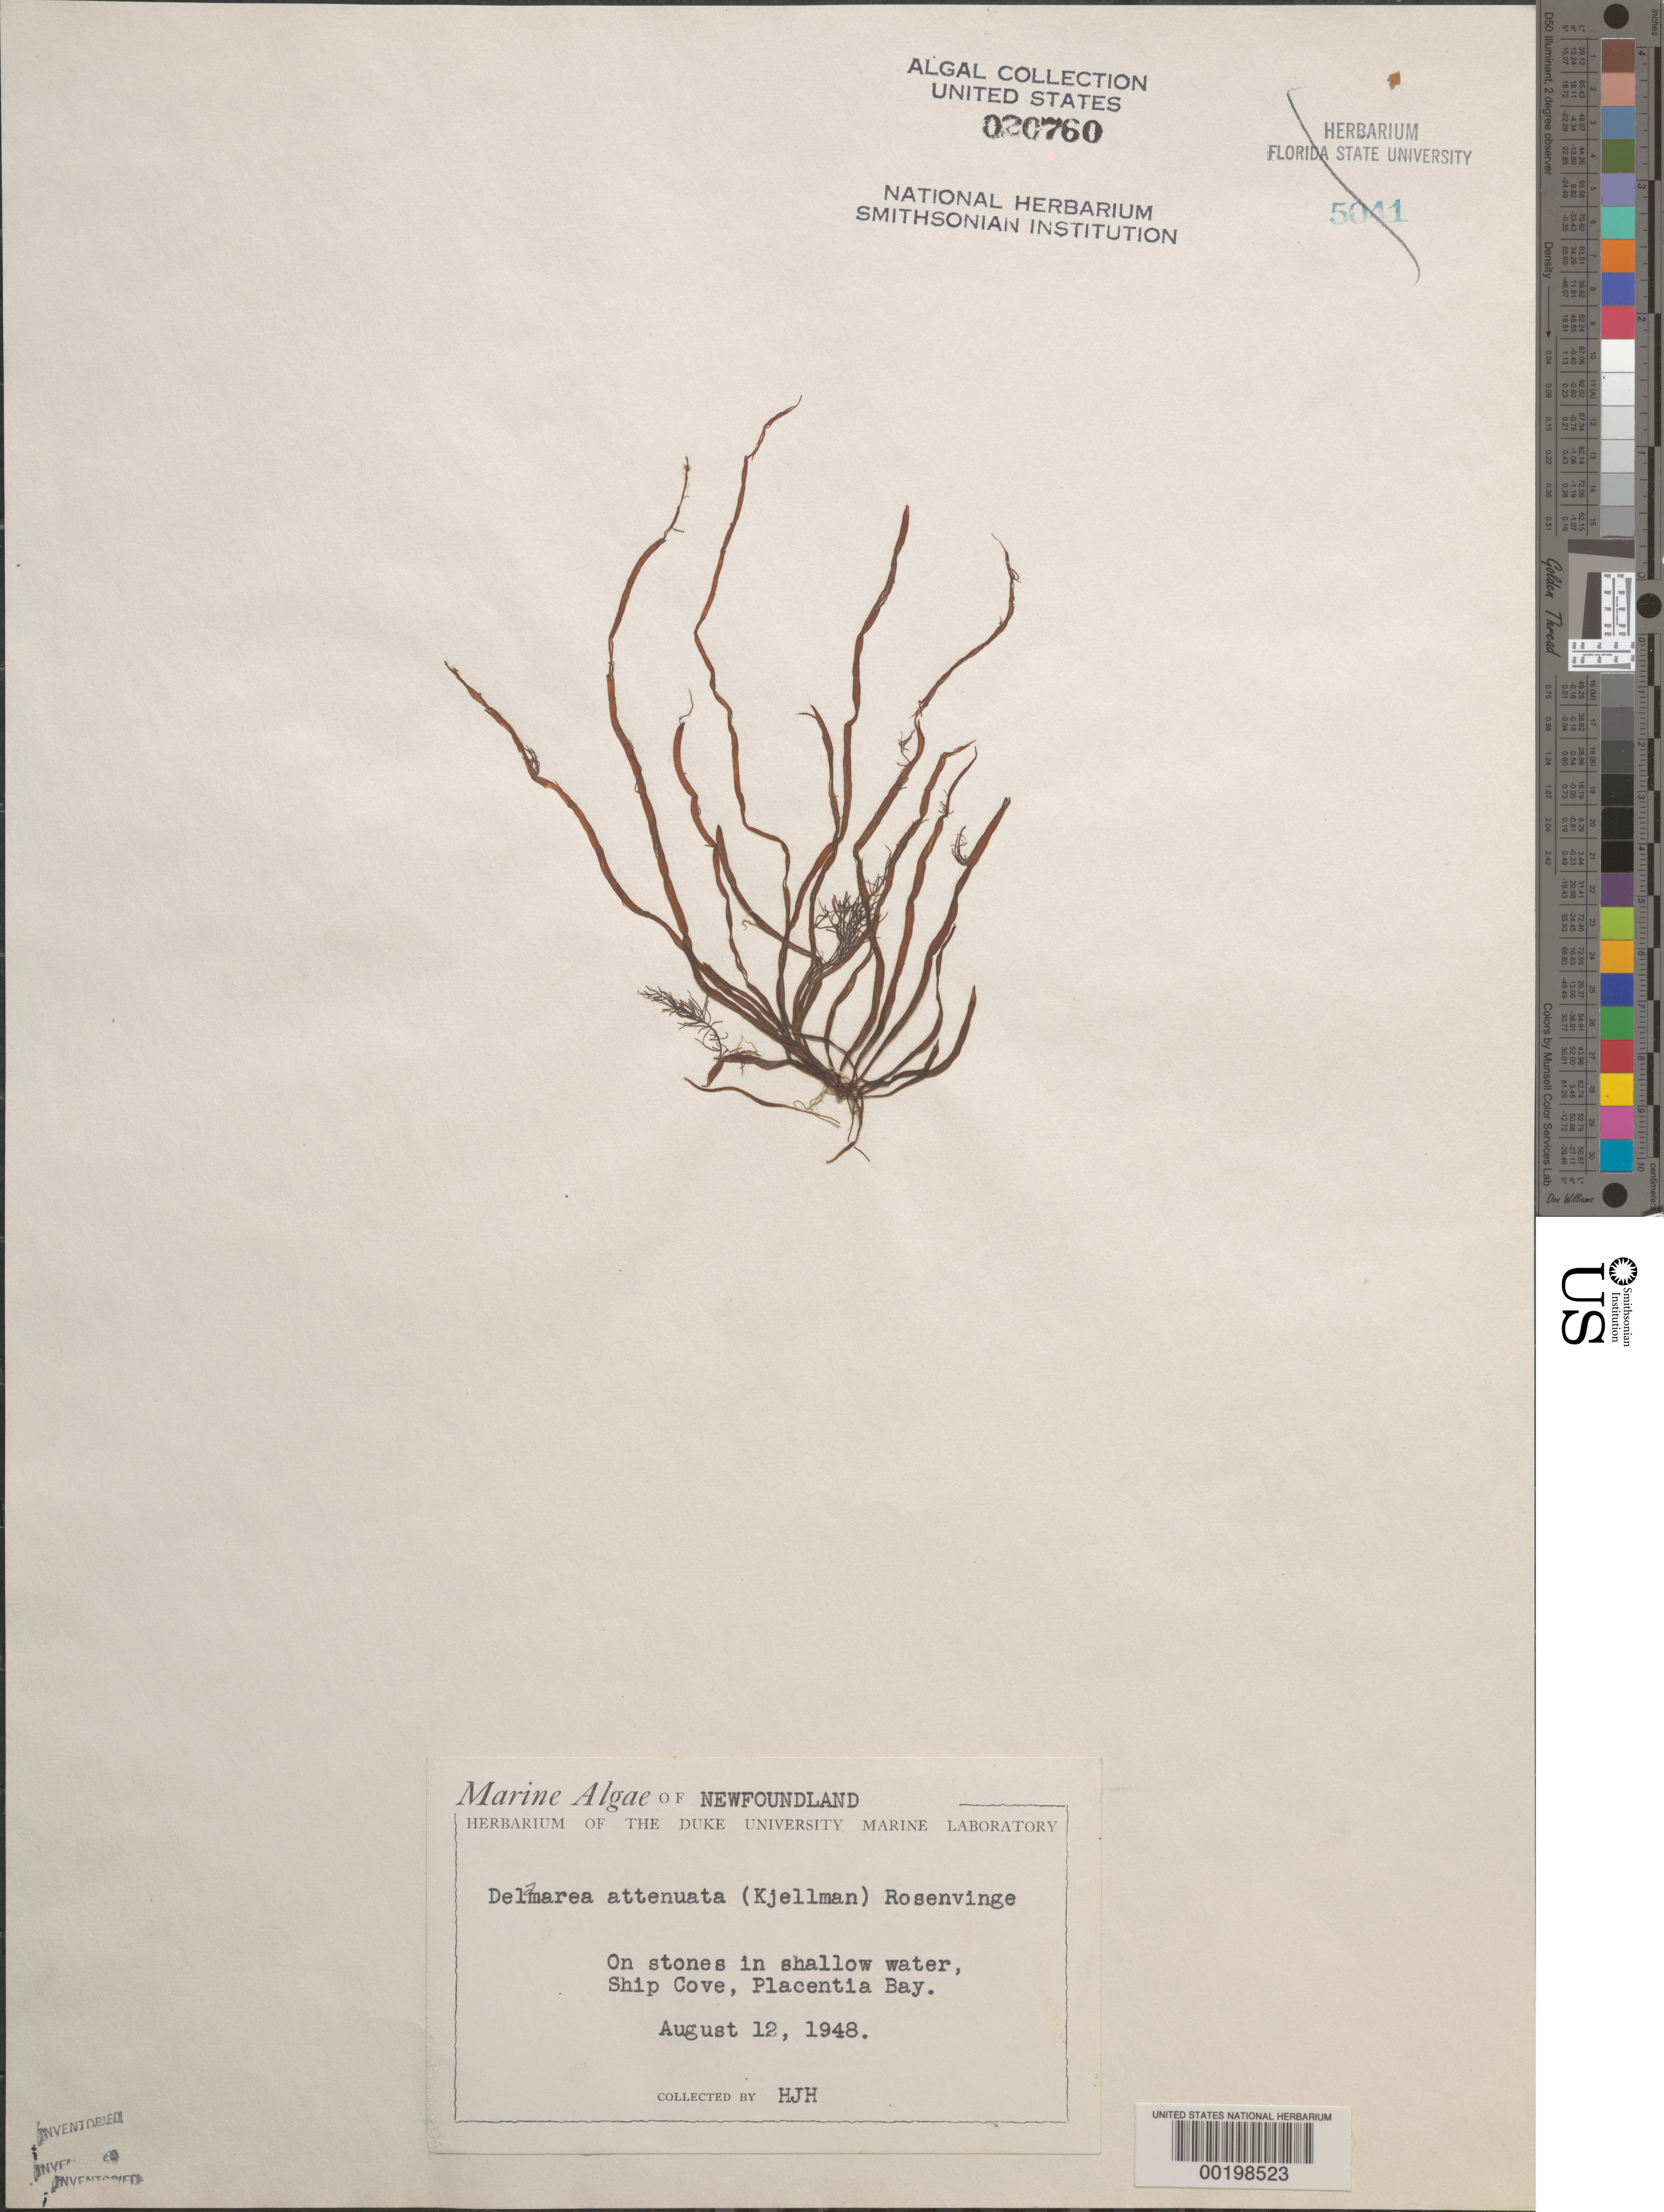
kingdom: Chromista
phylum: Ochrophyta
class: Phaeophyceae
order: Ectocarpales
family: Chordariaceae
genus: Delamarea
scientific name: Delamarea attenuata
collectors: H. J. Humm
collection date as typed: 12 Aug 1948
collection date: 1948-08-12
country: Canada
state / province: Newfoundland and Labrador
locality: Ship Cove, Placentia Bay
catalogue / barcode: US 20760